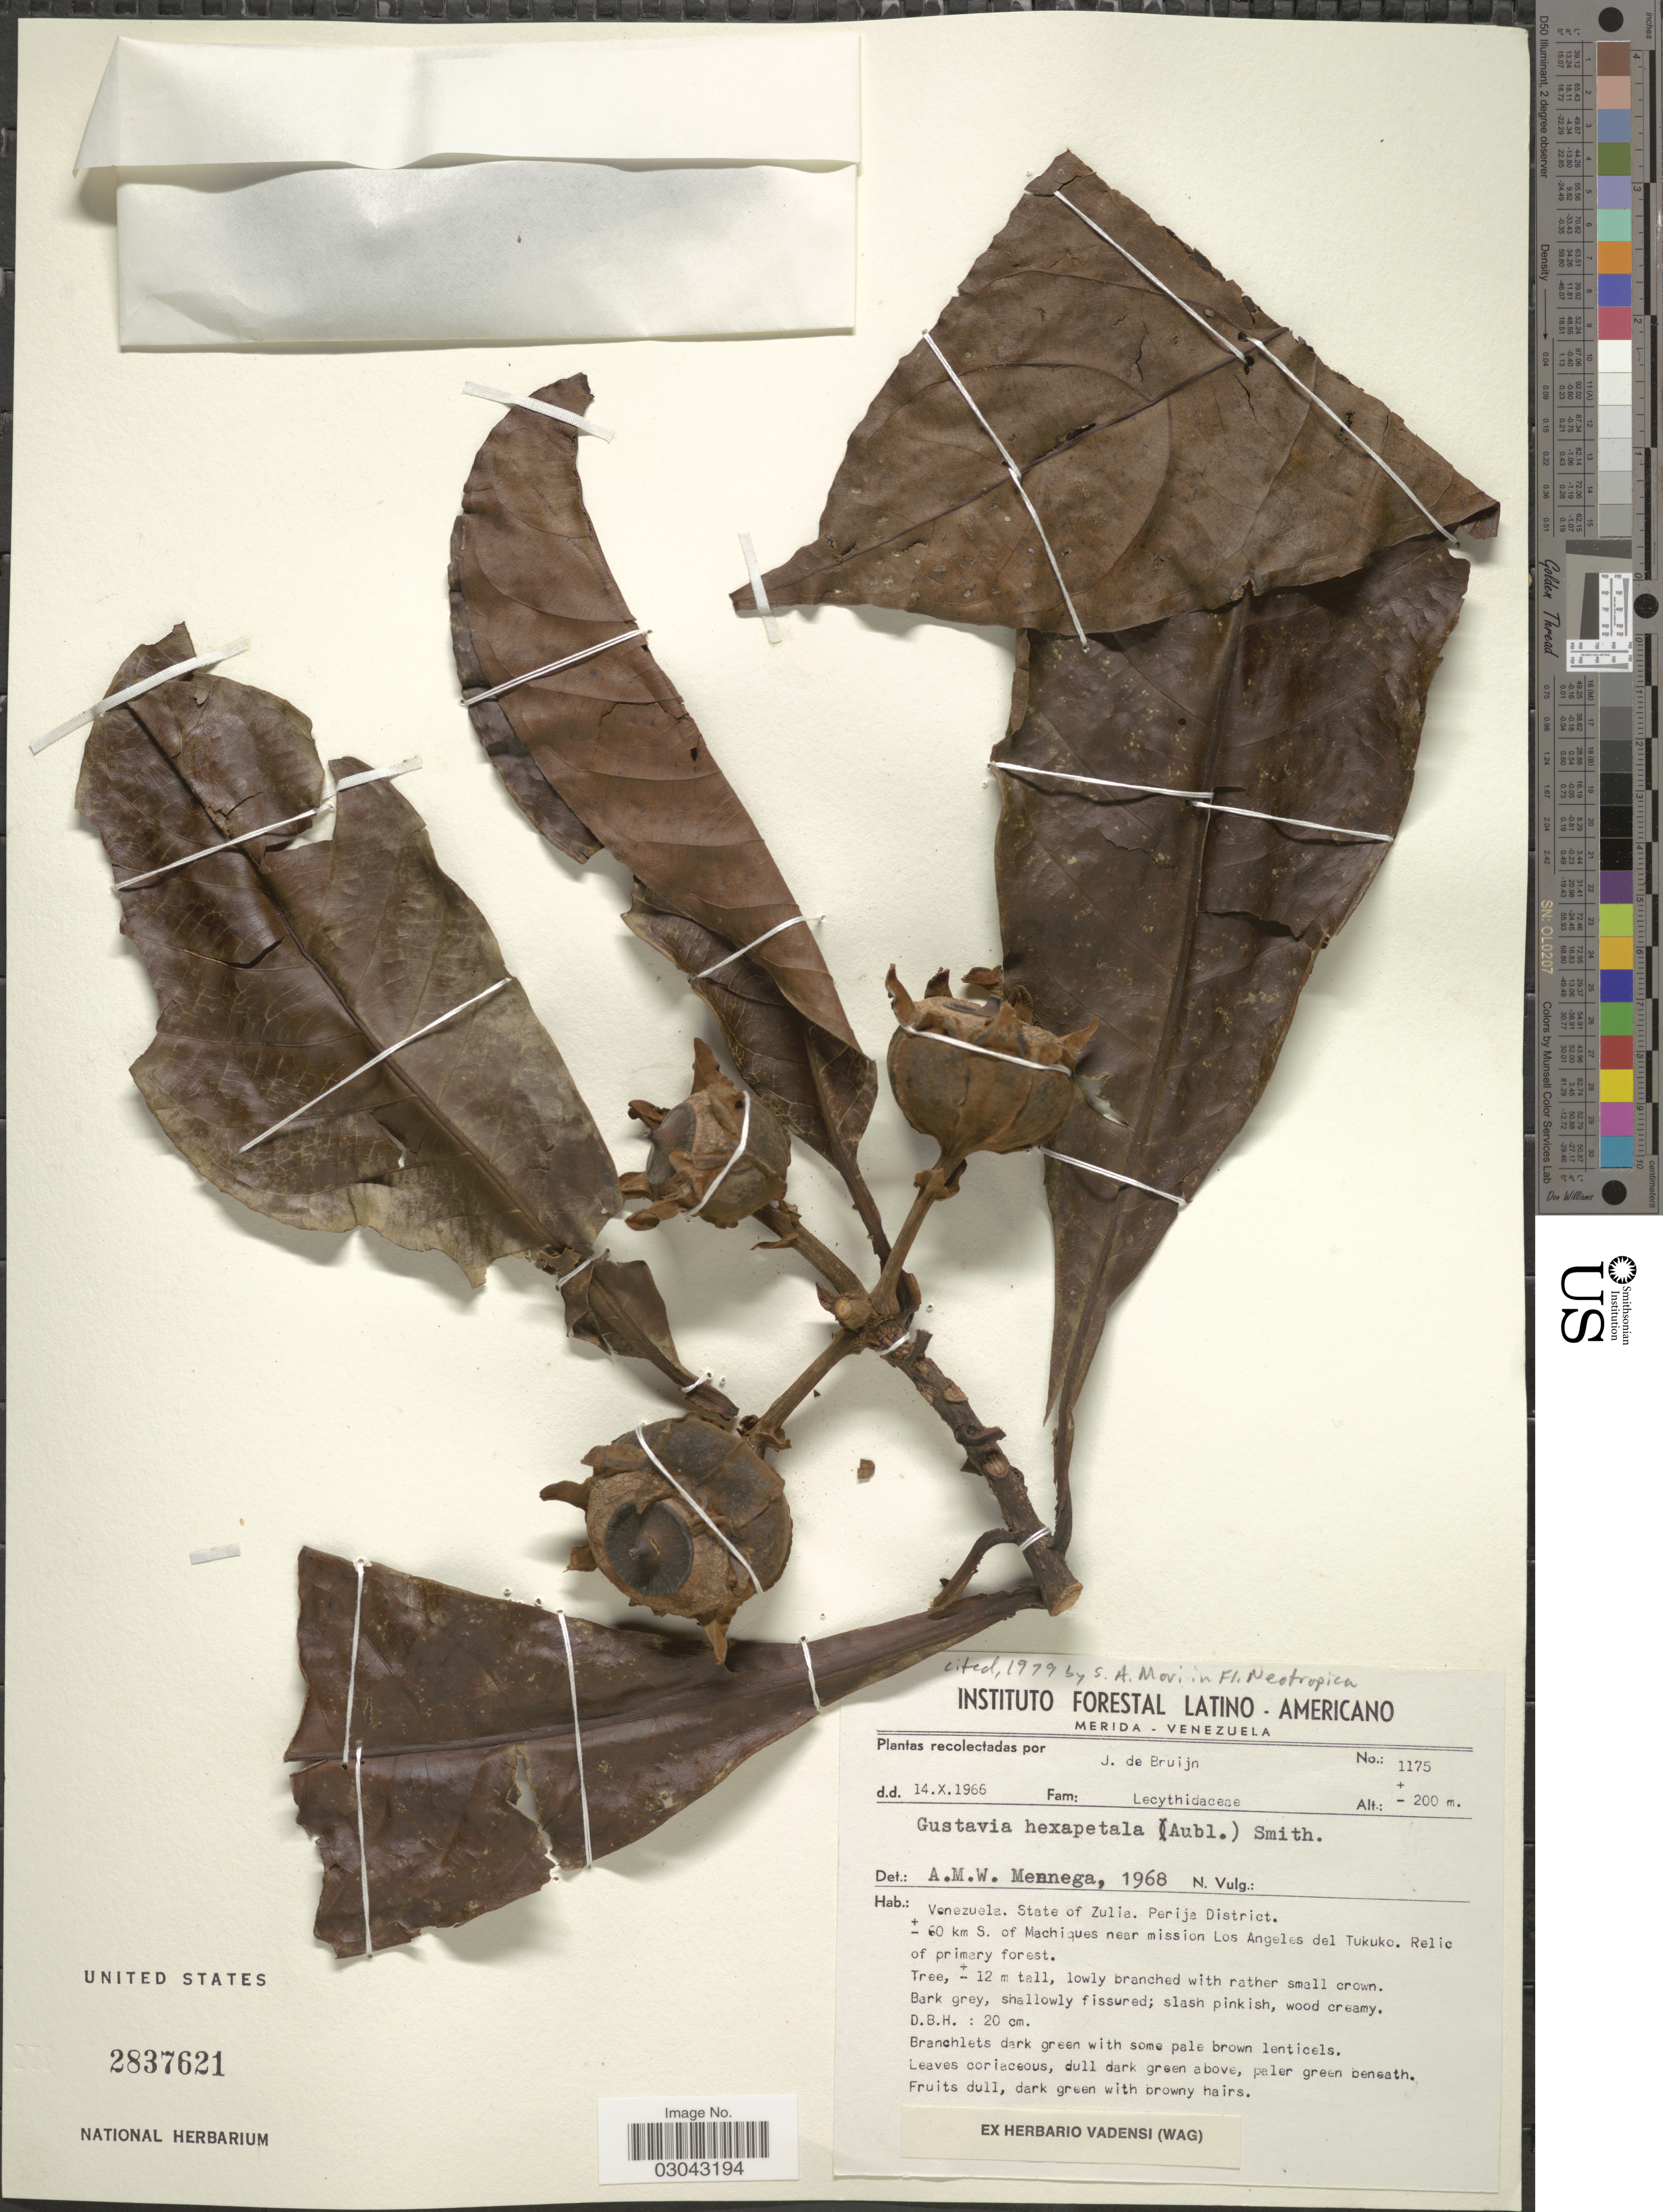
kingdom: Plantae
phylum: Tracheophyta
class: Magnoliopsida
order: Ericales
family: Lecythidaceae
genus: Gustavia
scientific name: Gustavia hexapetala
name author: (Aubl.) Sm.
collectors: J. Bruijn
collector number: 1175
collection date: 1966-10-14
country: Venezuela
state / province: Zulia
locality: Perija District. ± 60 km. S of Machiques near mission Los Angeles del Tukuko.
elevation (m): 200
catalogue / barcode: US 2837621